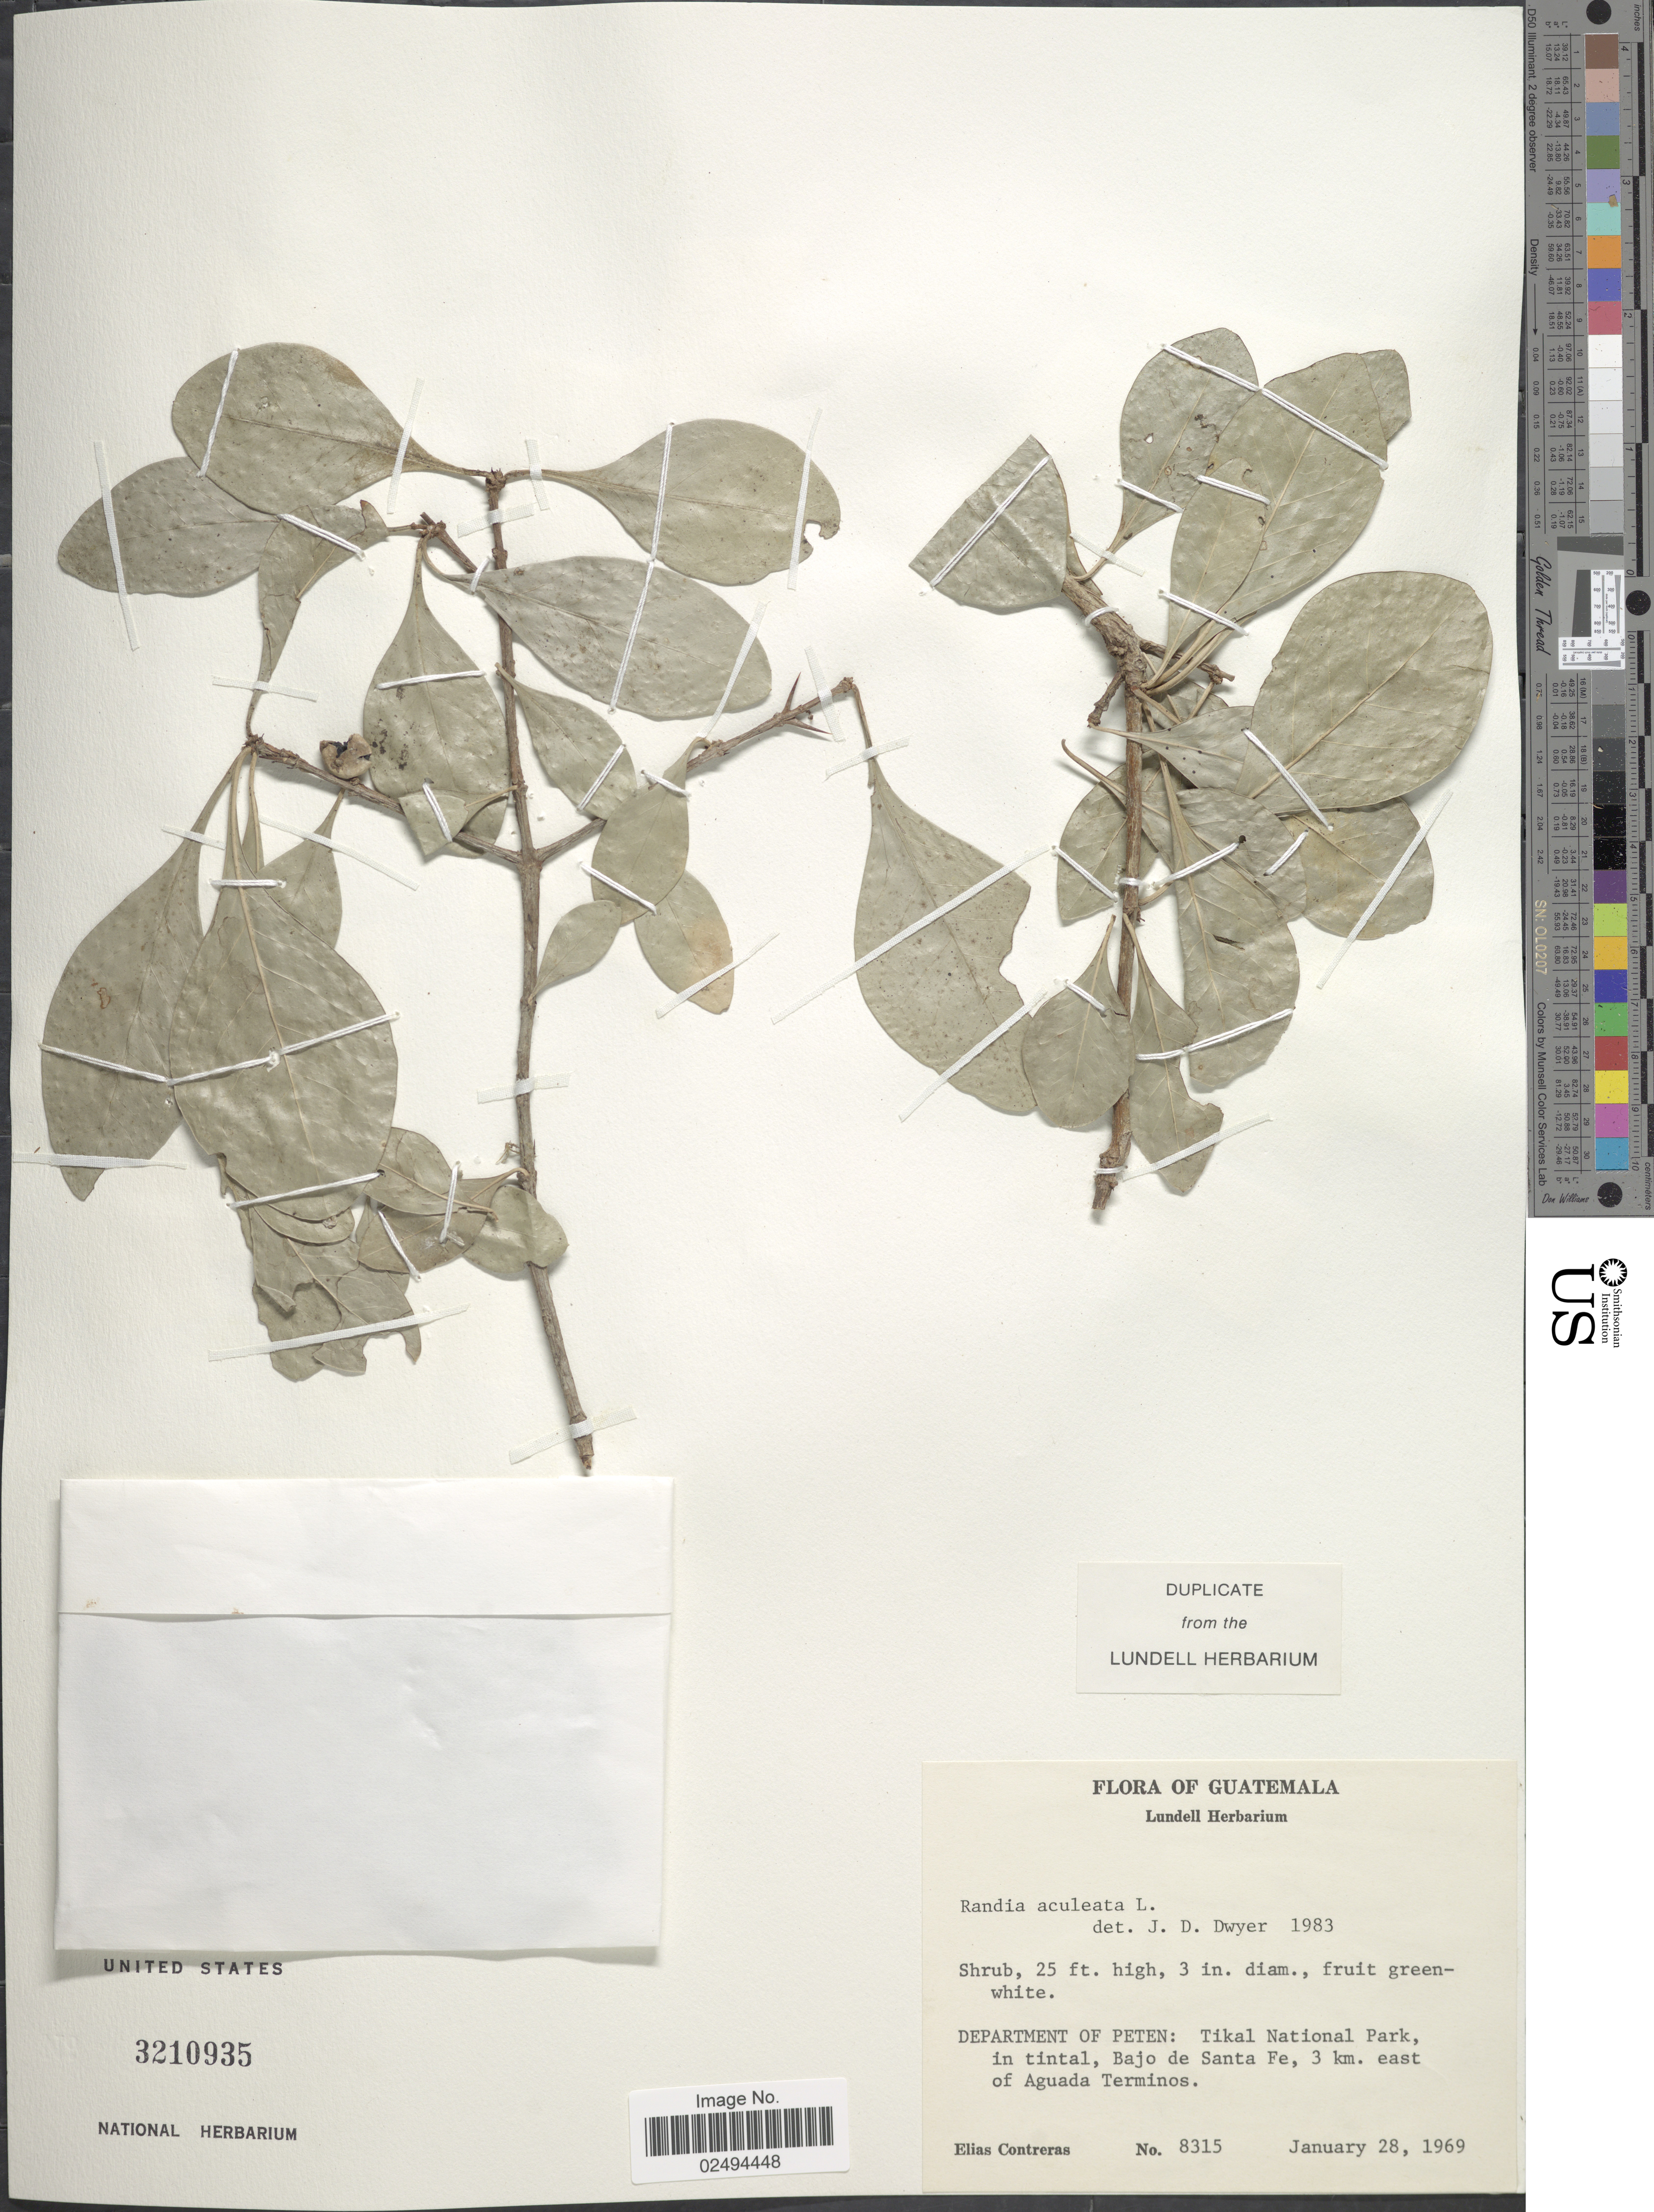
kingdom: Plantae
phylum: Tracheophyta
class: Magnoliopsida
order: Gentianales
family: Rubiaceae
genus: Randia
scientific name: Randia aculeata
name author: L.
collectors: E. Contreras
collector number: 8315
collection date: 1969-01-28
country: Guatemala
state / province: El Petén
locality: Department of Peten: Tikal National Park, in tintal, Bajo de Santa Fe, 3 km. east of Aguada Terminos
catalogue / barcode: US 3210935